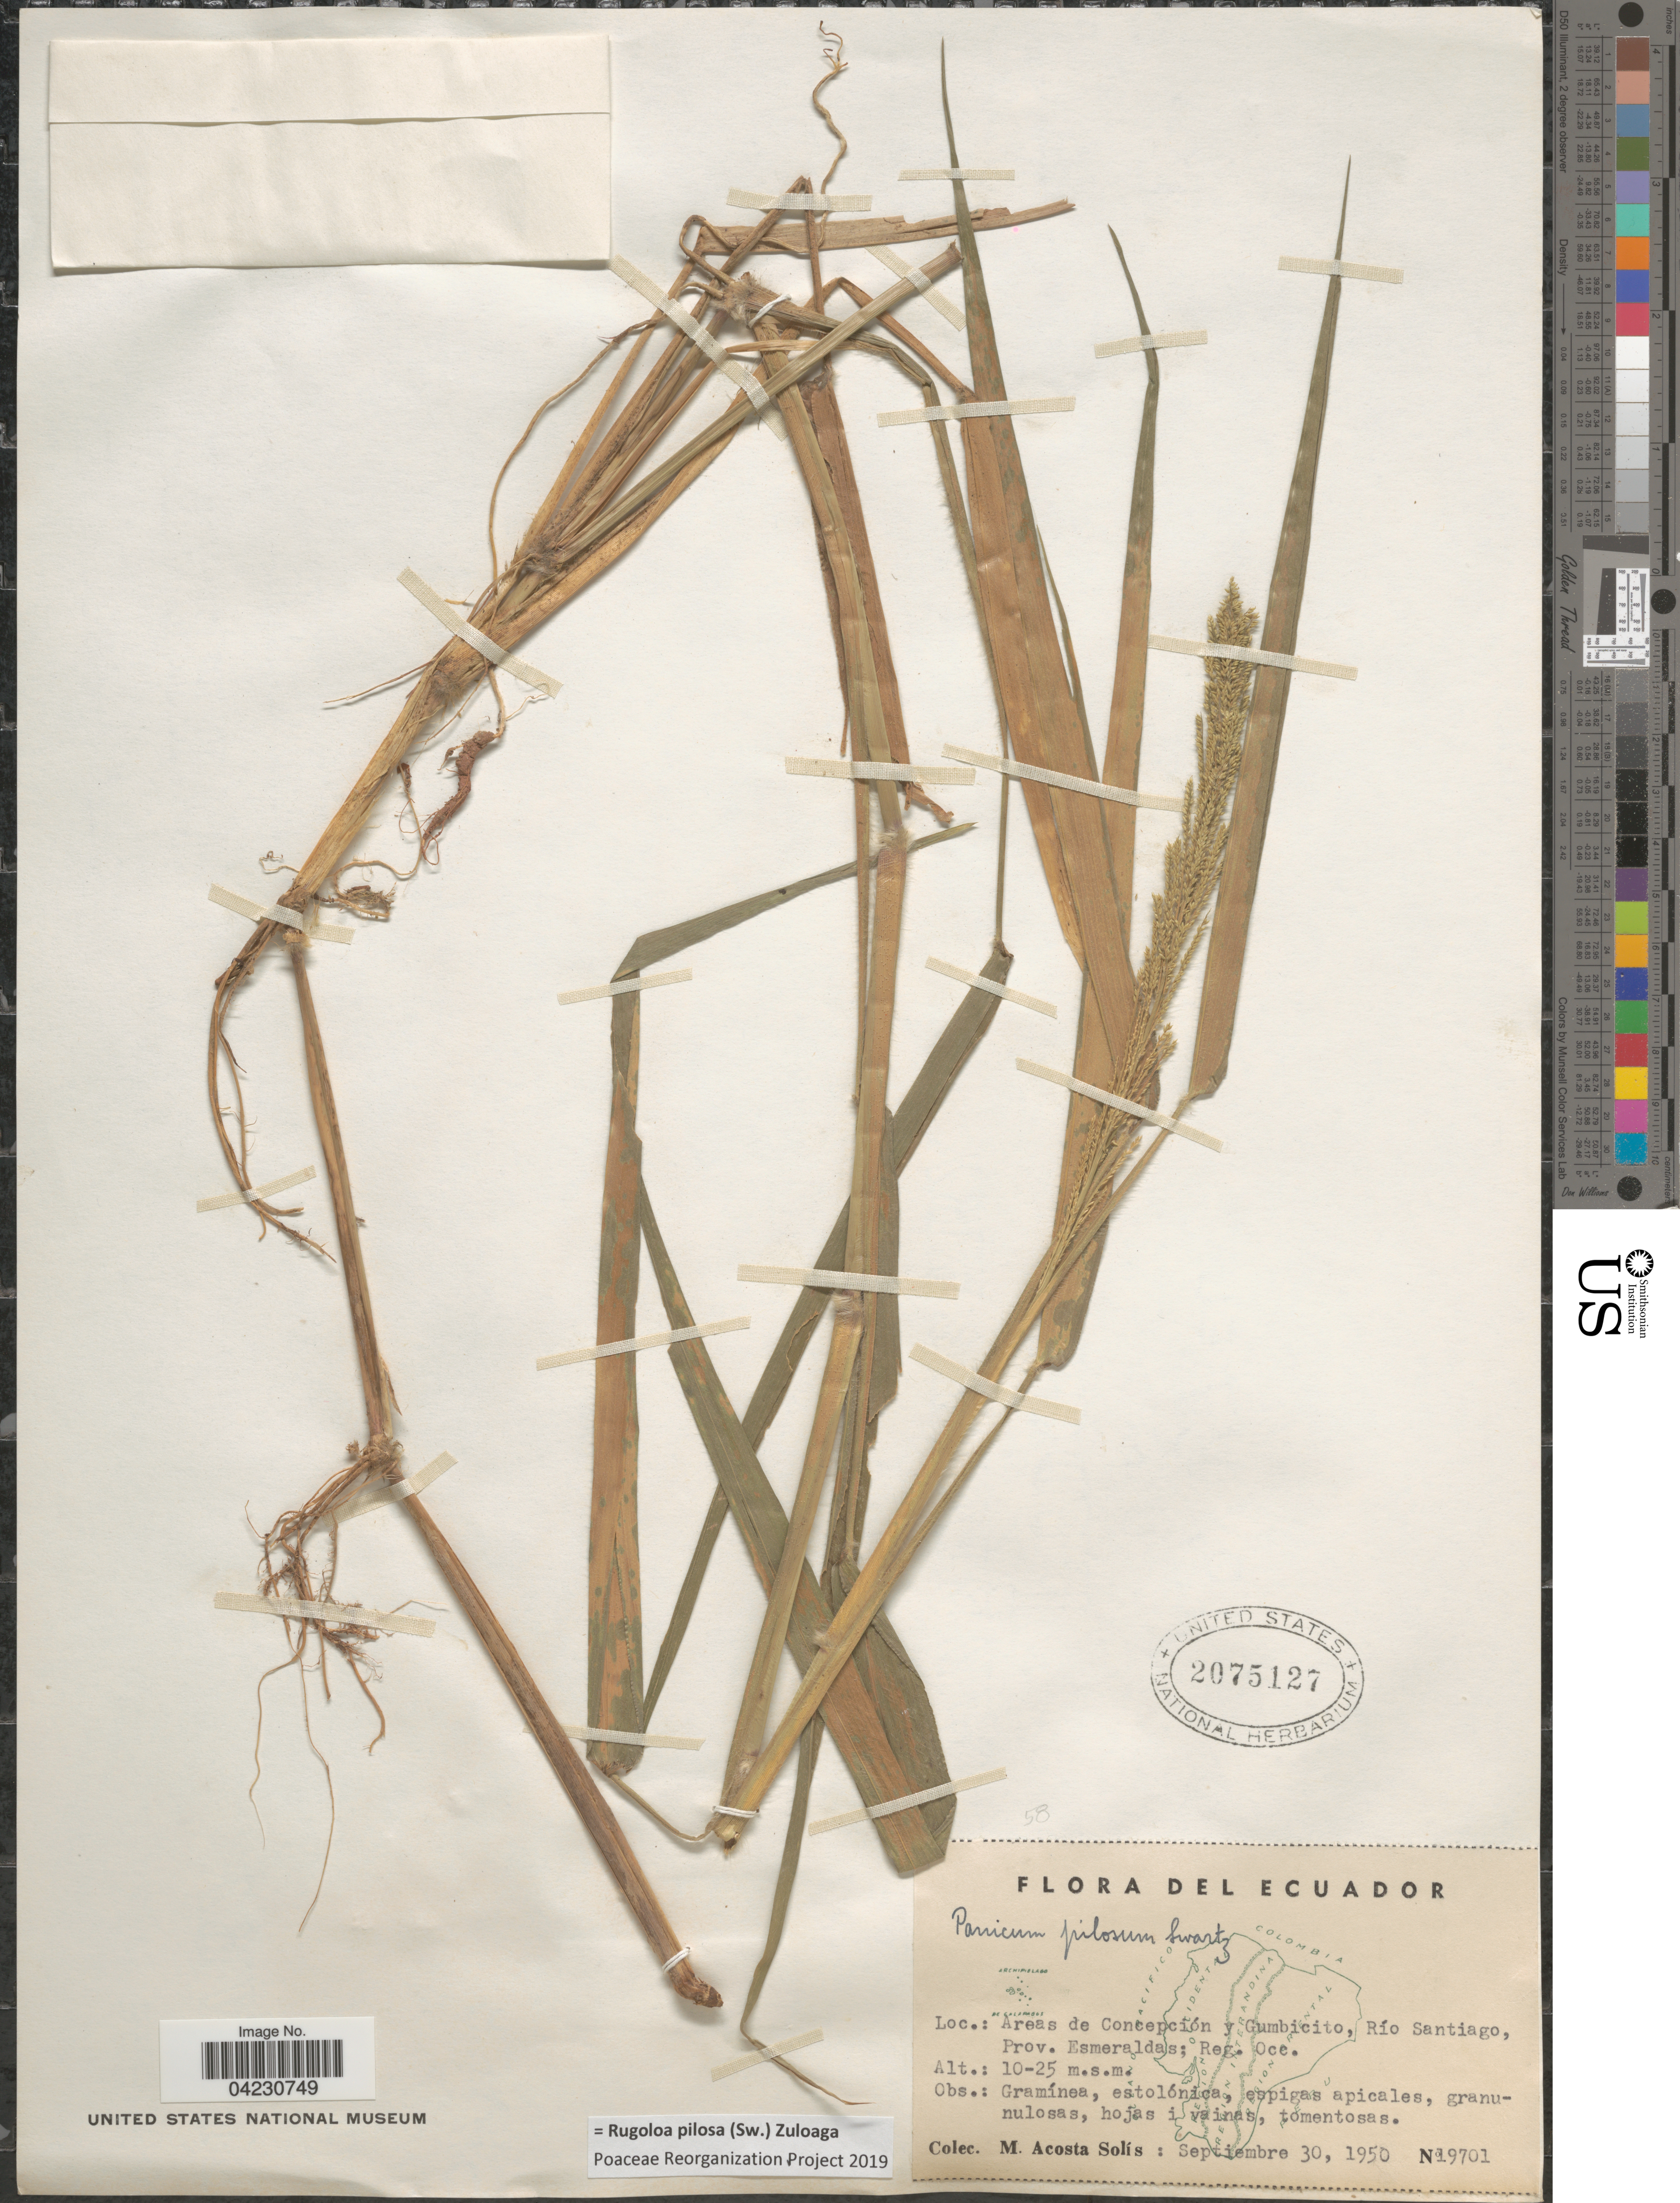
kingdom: Plantae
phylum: Tracheophyta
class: Liliopsida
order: Poales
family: Poaceae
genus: Rugoloa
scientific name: Rugoloa pilosa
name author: (Sw.) Zuloaga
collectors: M. Acosta Solis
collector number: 19701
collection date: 1950-09-30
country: Ecuador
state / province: Esmeraldas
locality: Areas de Concepción y Gumbicito, Río Santiago, Reg. Occ.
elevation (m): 10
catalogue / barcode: US 2075127